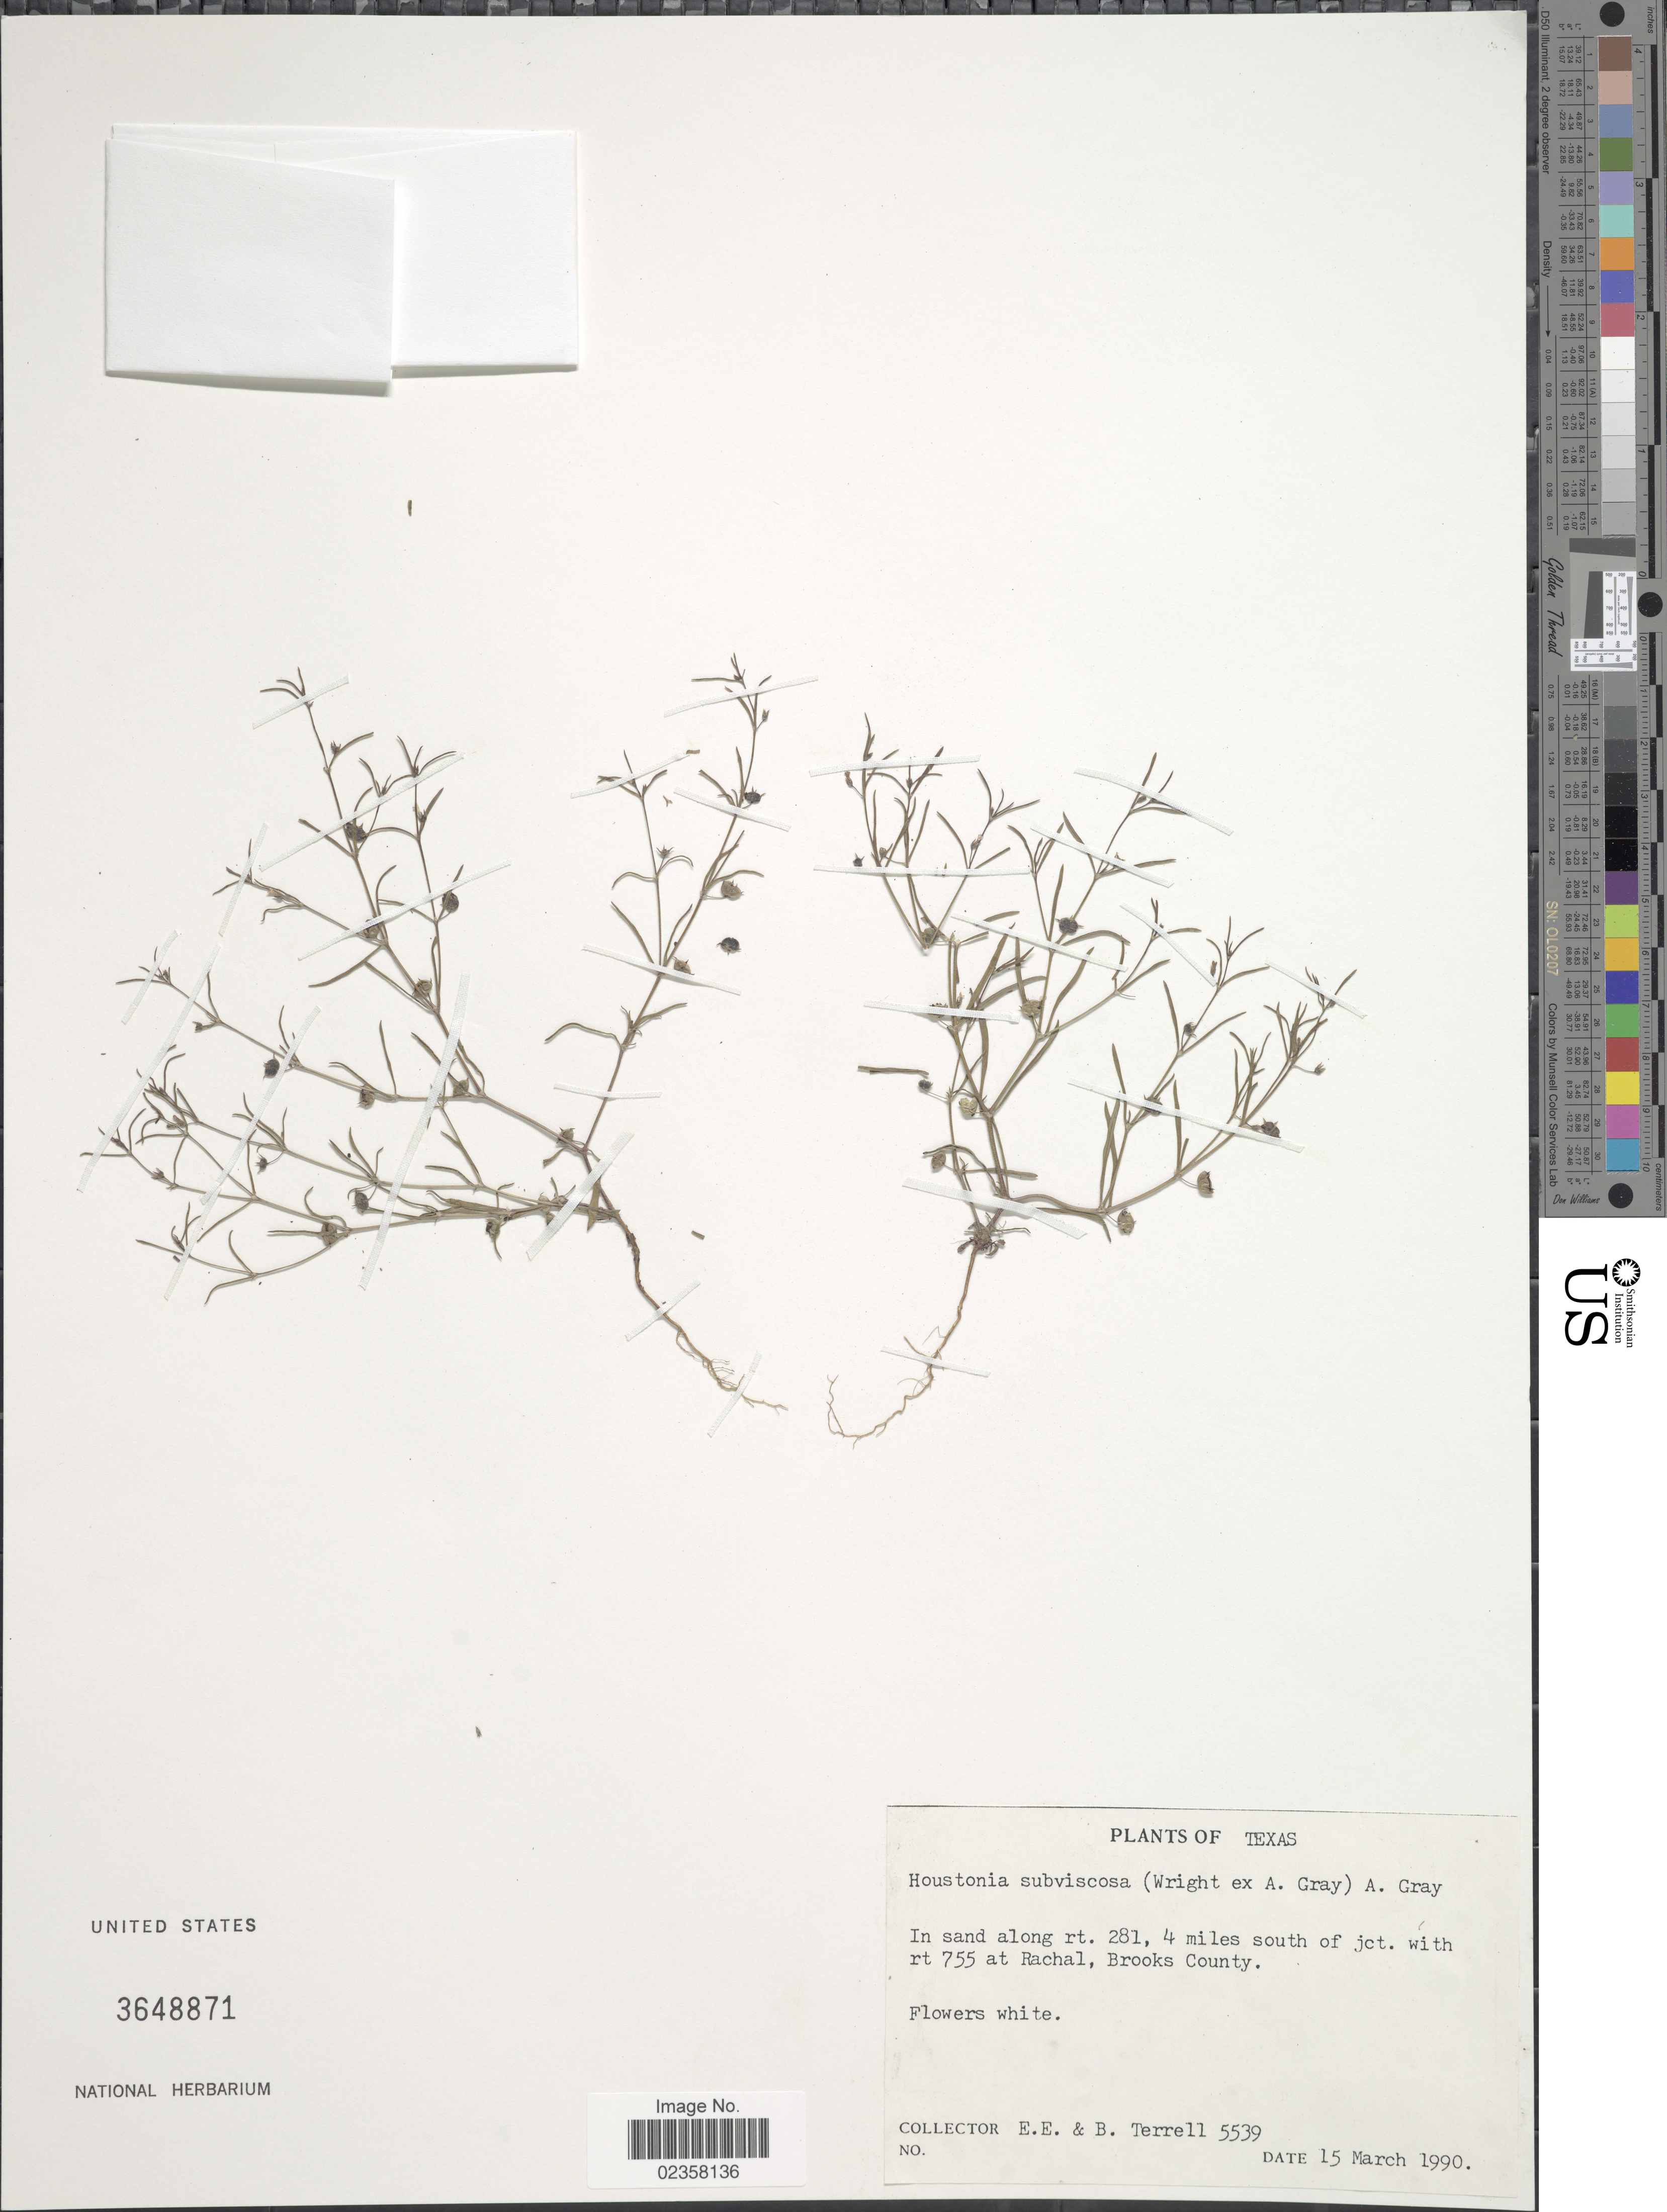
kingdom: Plantae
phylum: Tracheophyta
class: Magnoliopsida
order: Gentianales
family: Rubiaceae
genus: Houstonia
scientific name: Houstonia subviscosa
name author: (Wright ex A. Gray) A. Gray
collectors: E. E. Terrell & B. Terrell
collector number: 5539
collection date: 1990-03-15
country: United States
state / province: Texas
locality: In sand along rt. 281, 4 miles south of jct. with rt 755 at Rachal, Brooks County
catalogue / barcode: US 3648871